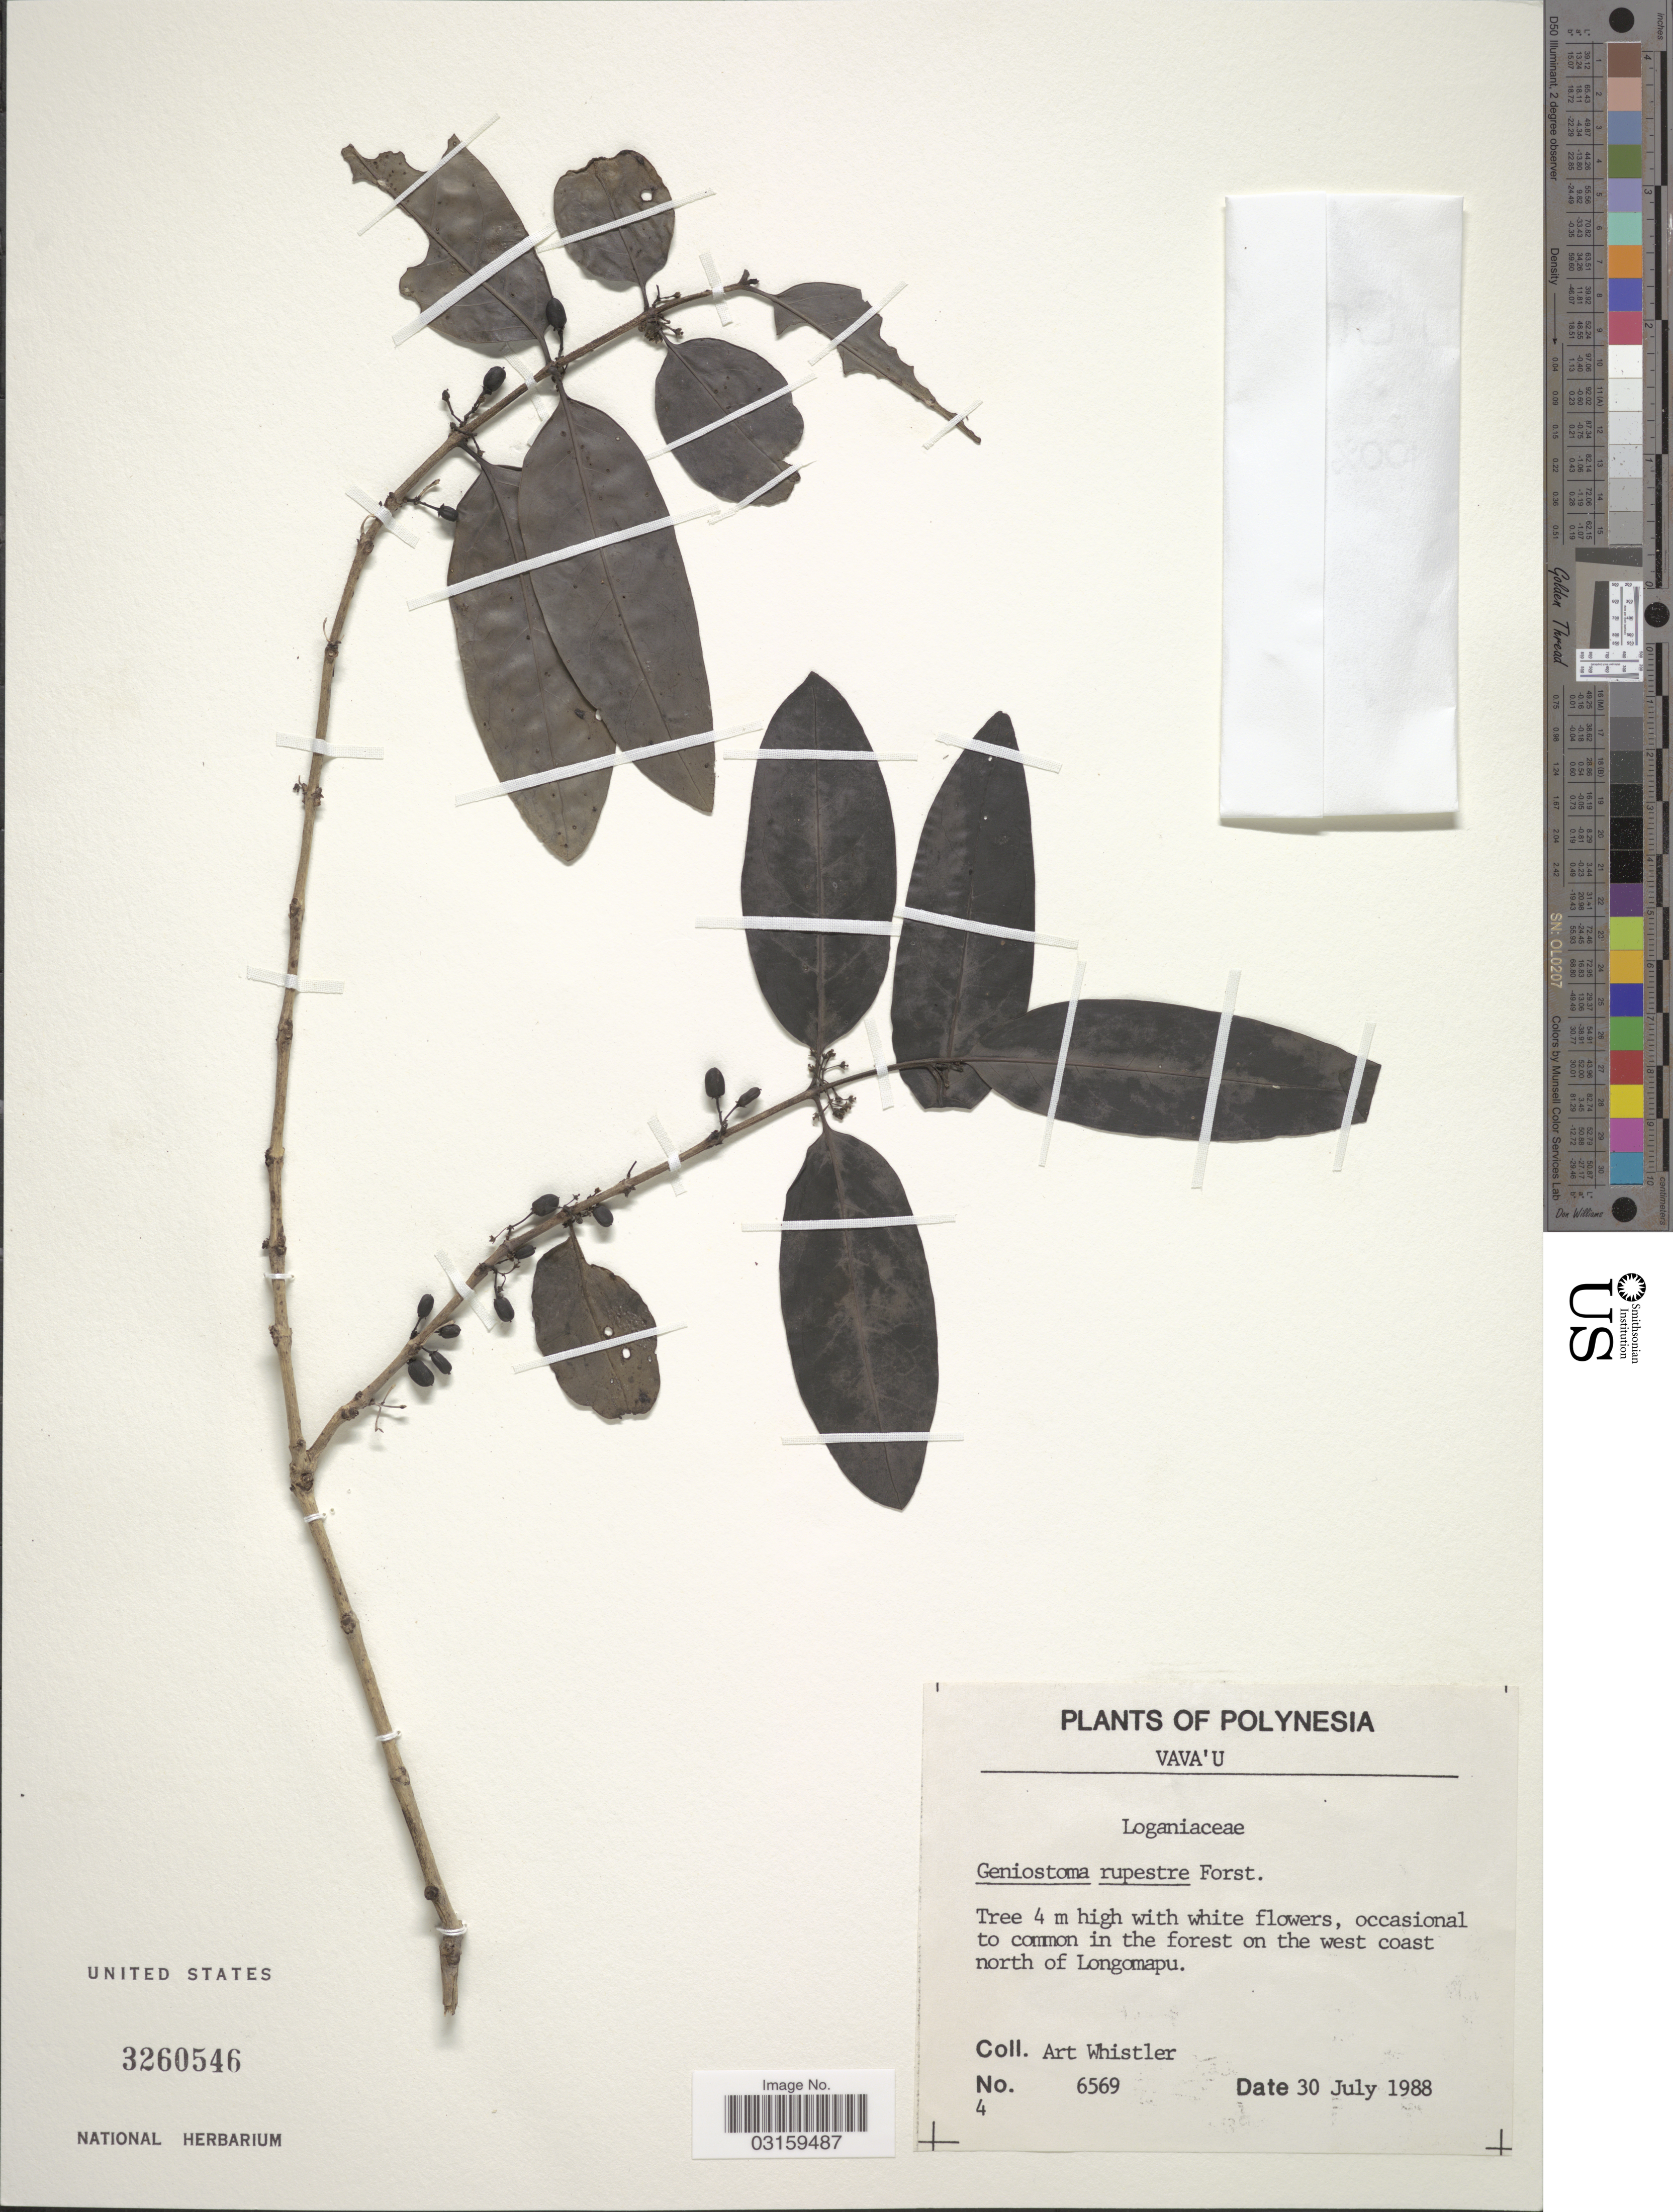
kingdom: Plantae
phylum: Tracheophyta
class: Magnoliopsida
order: Gentianales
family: Loganiaceae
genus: Geniostoma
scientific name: Geniostoma rupestre var. rupestre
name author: J.R. Forst. & G. Forst.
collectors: A. Whistler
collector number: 6569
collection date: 1988-07-30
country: Tonga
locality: Vava'u. Occasional to common in the forest on the west coast north of Longomapu.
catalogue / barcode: US 3260546